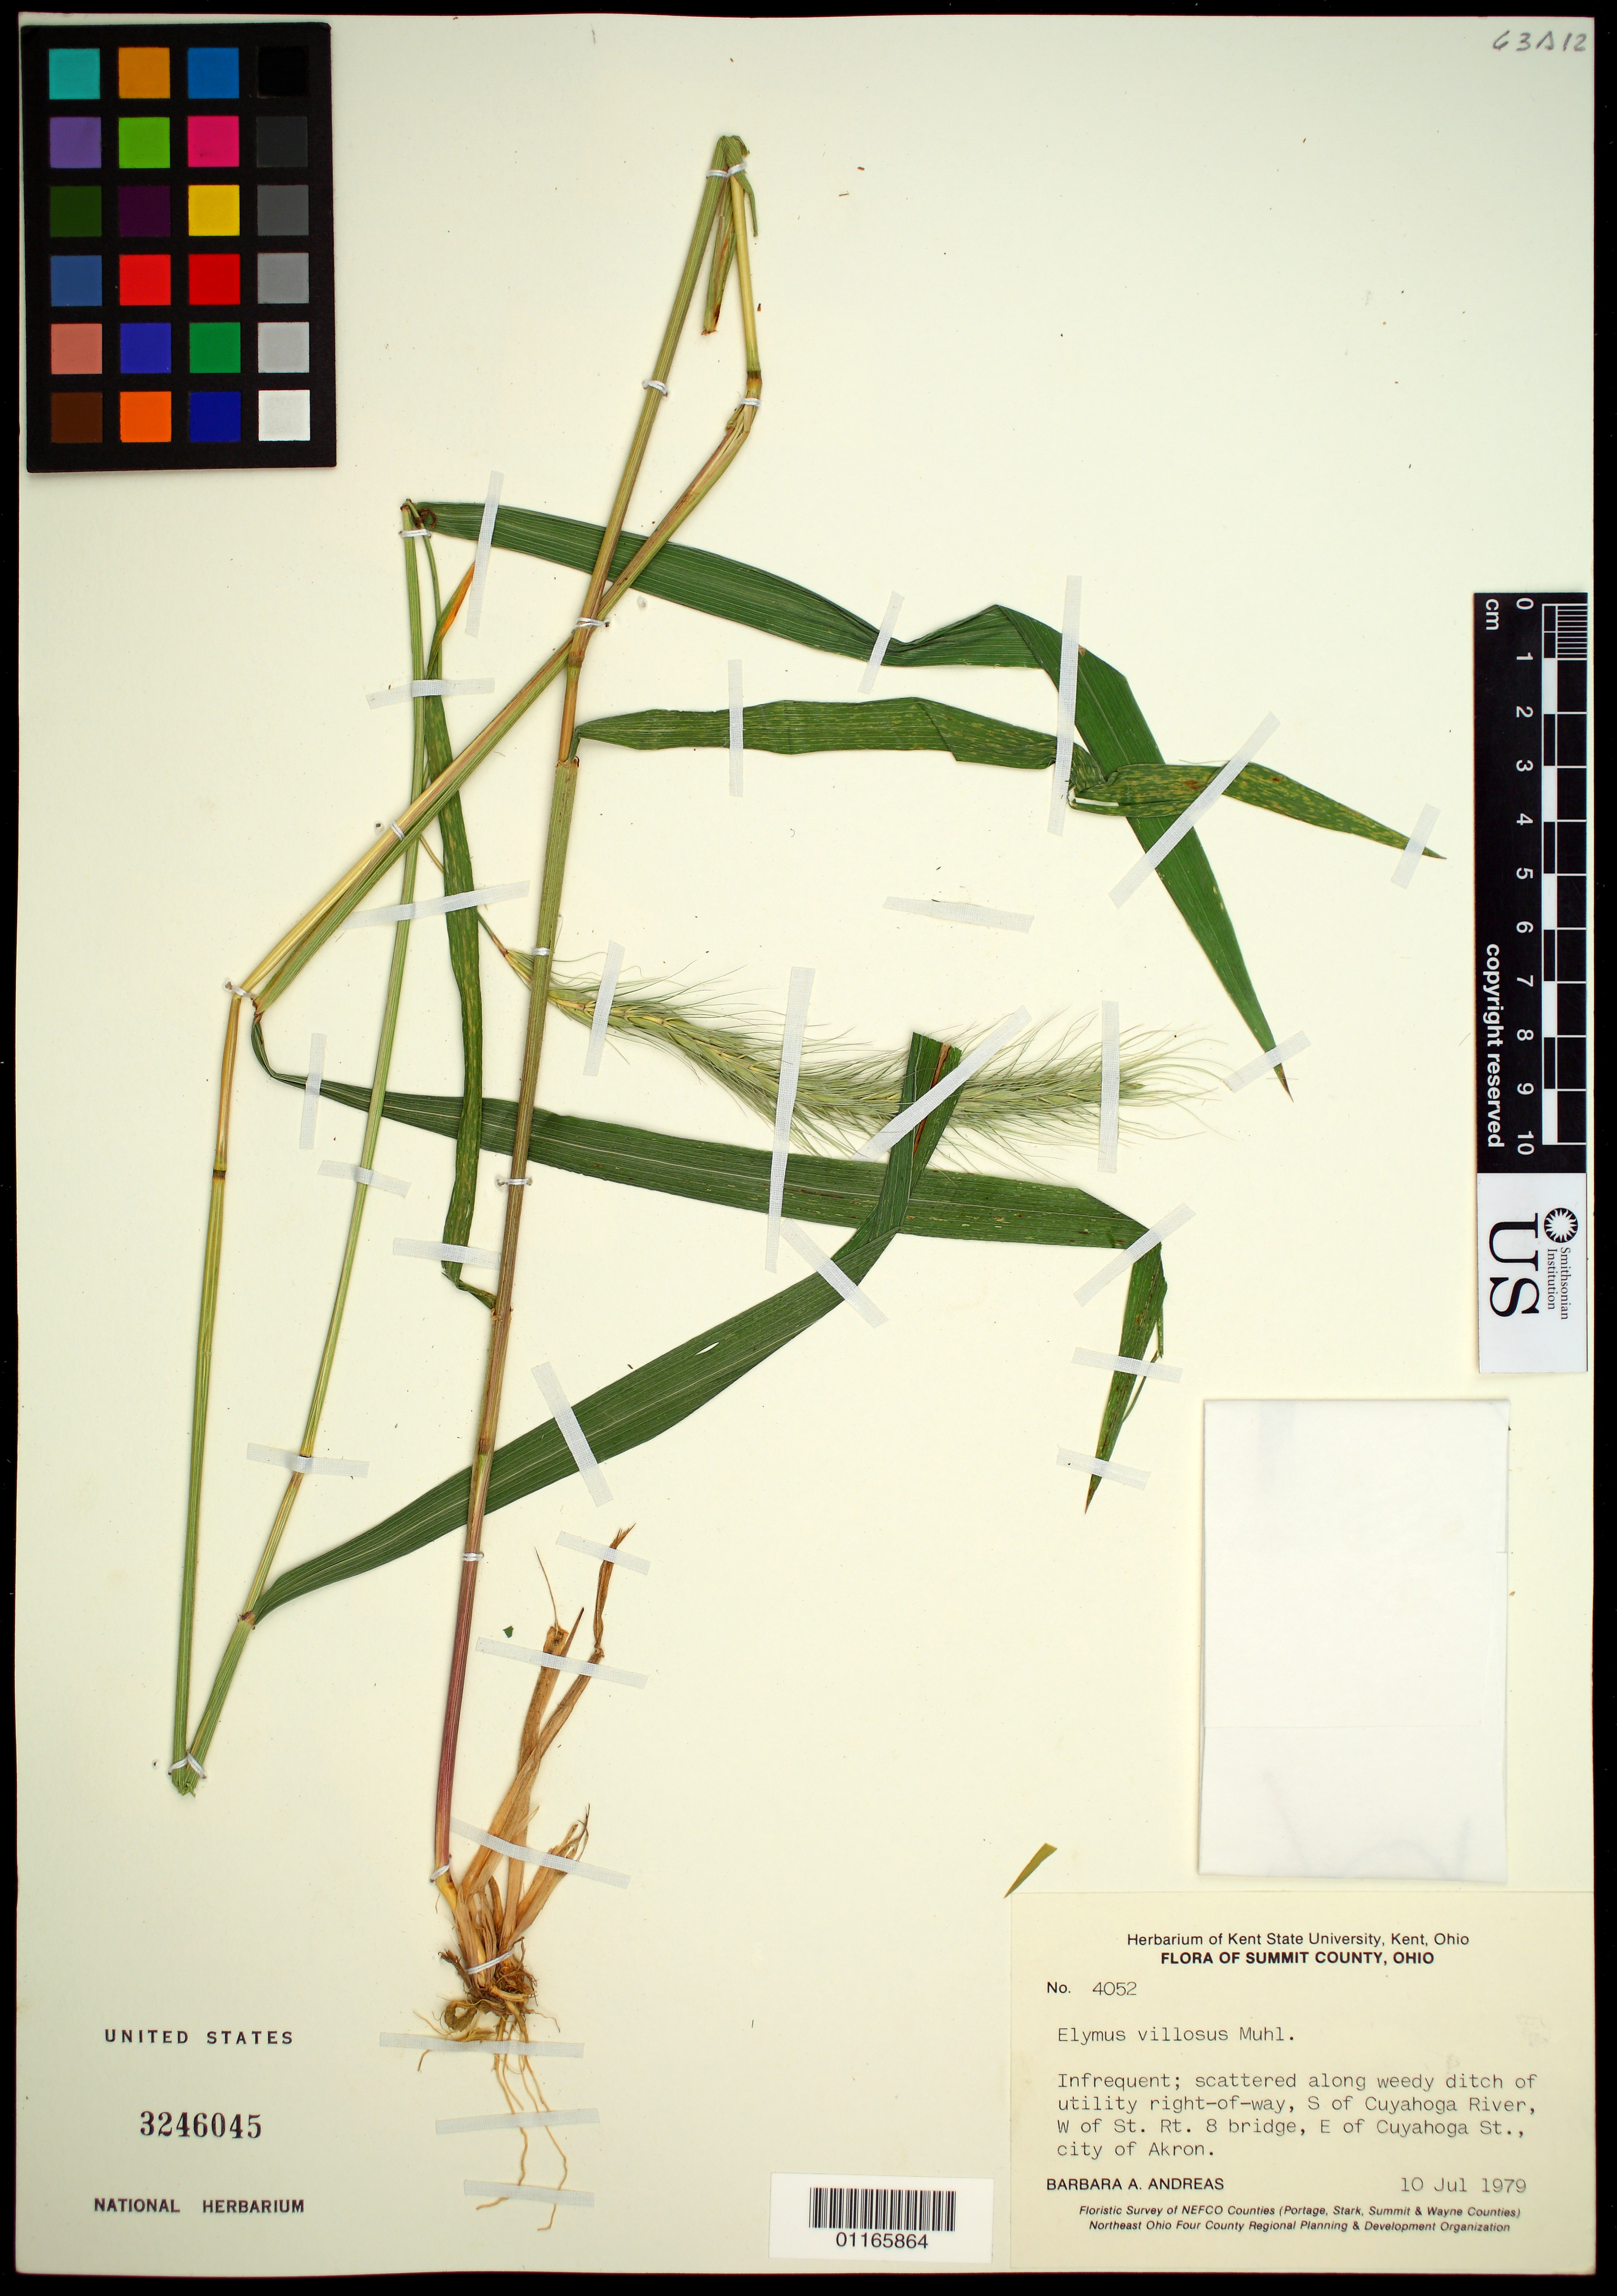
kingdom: Plantae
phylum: Tracheophyta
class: Liliopsida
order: Poales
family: Poaceae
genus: Elymus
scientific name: Elymus villosus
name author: Muhl. ex Willd.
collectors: B. A. Andreas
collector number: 4052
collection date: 1979-07-10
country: United States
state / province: Ohio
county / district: Summit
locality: S of Cuyahoga River, W of St. Rt. 8 bridge, E of Cuyahoga St., city of Akron.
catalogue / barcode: US 3246045